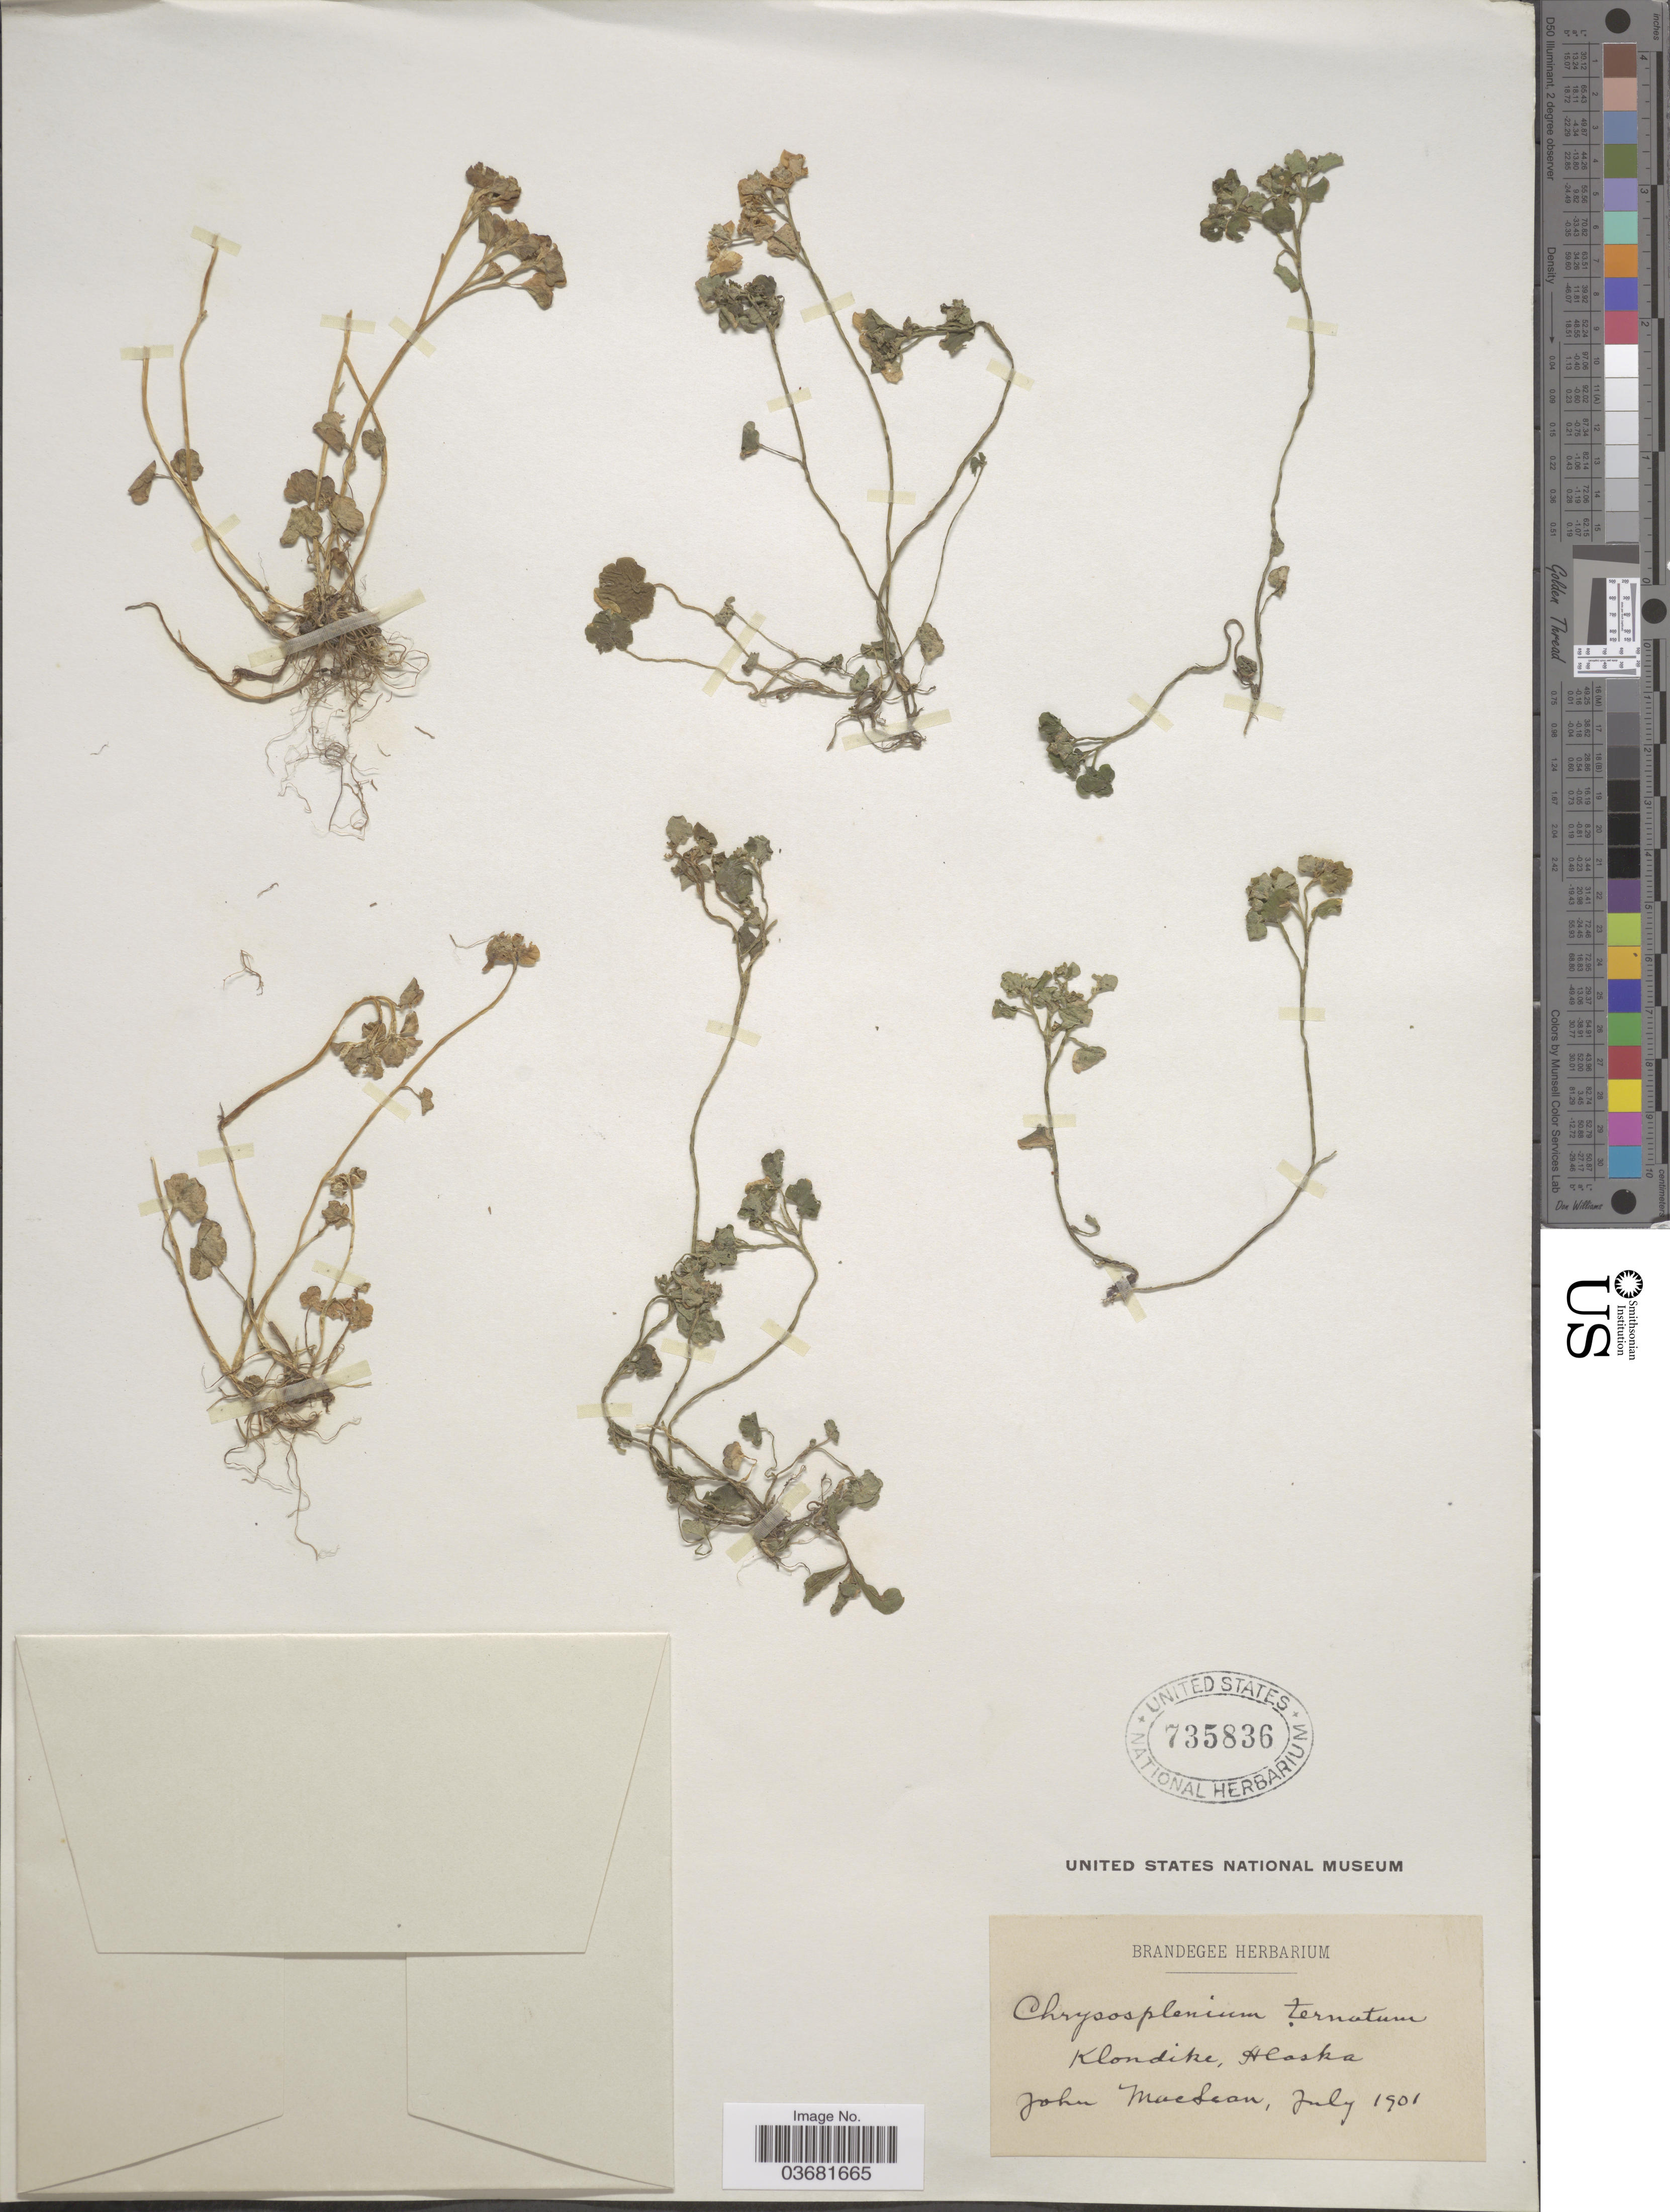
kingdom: Plantae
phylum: Tracheophyta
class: Magnoliopsida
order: Saxifragales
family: Saxifragaceae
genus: Chrysosplenium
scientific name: Chrysosplenium tetrandrum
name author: (N. Lund) Th. Fr.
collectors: J. Maclean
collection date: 1901-07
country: United States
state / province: Alaska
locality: Klondike.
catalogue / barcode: US 735836